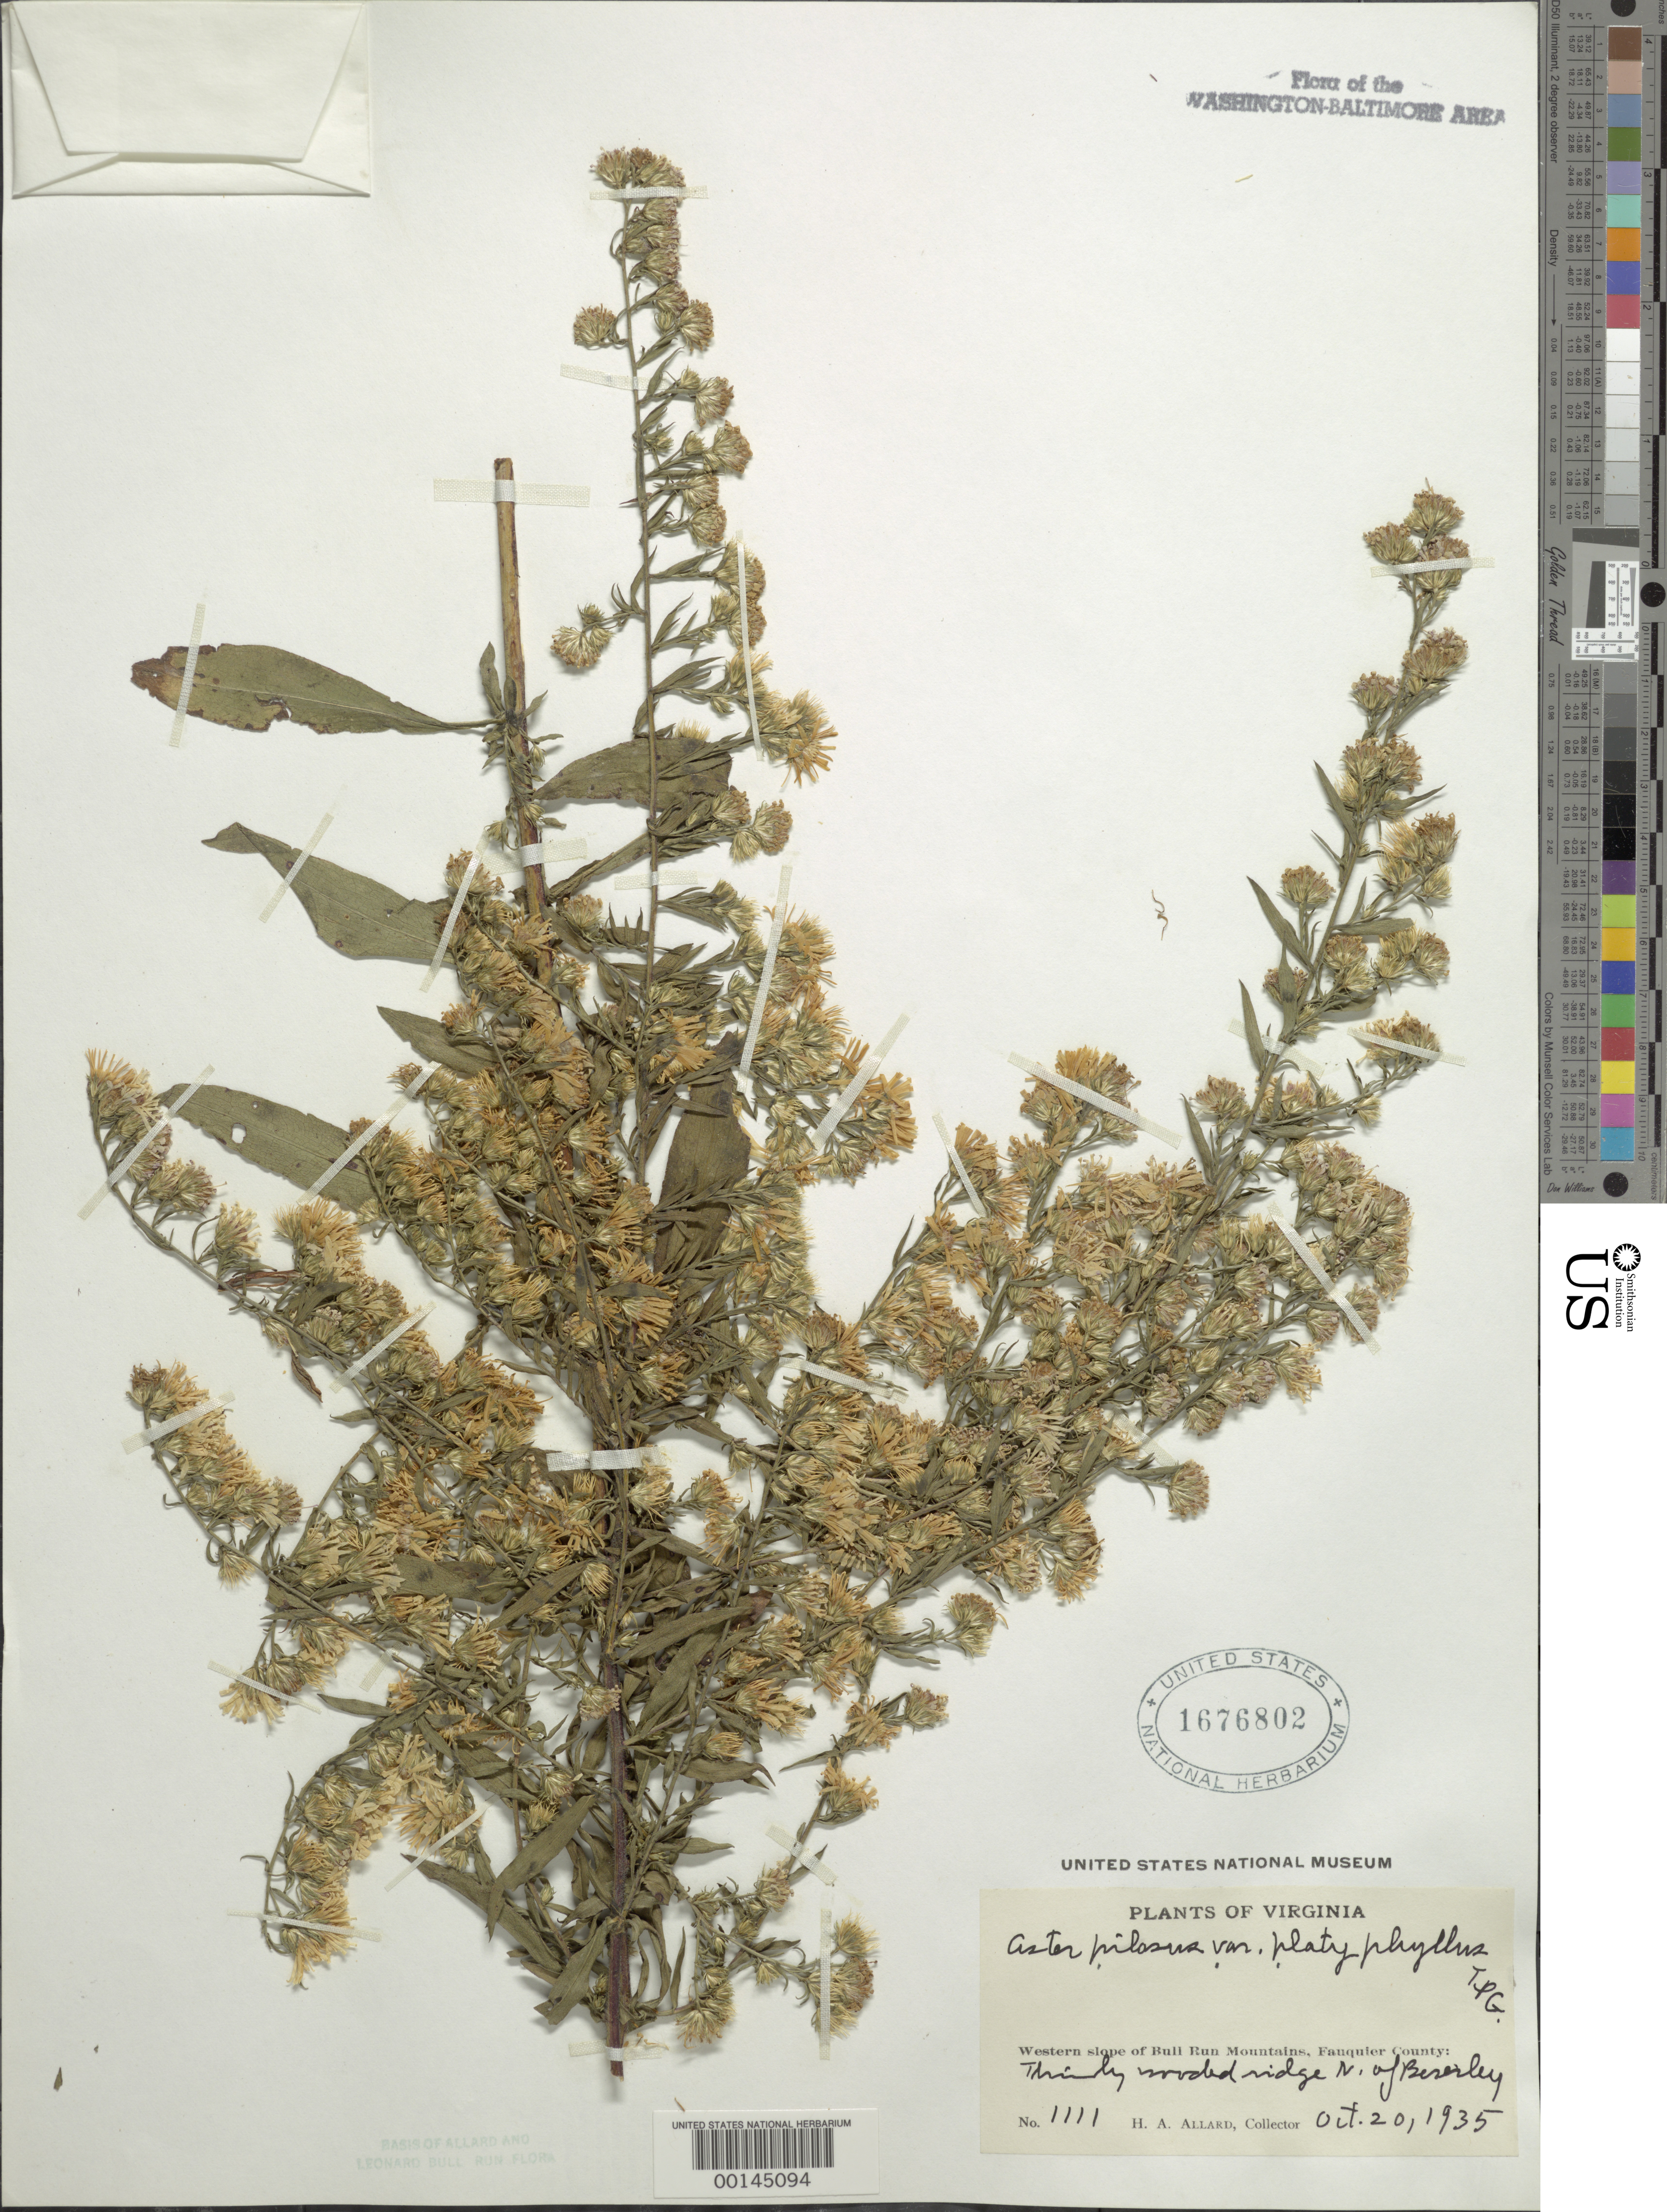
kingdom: Plantae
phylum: Tracheophyta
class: Magnoliopsida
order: Asterales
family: Asteraceae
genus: Symphyotrichum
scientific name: Symphyotrichum pilosum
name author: (Willd.) G.L. Nesom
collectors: H. A. Allard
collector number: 1111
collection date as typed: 20 Oct 1935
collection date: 1935-10-20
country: United States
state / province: Virginia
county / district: Fauquier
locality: North of Beverley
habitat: Thinly wooded ridge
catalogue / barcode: US 1676802